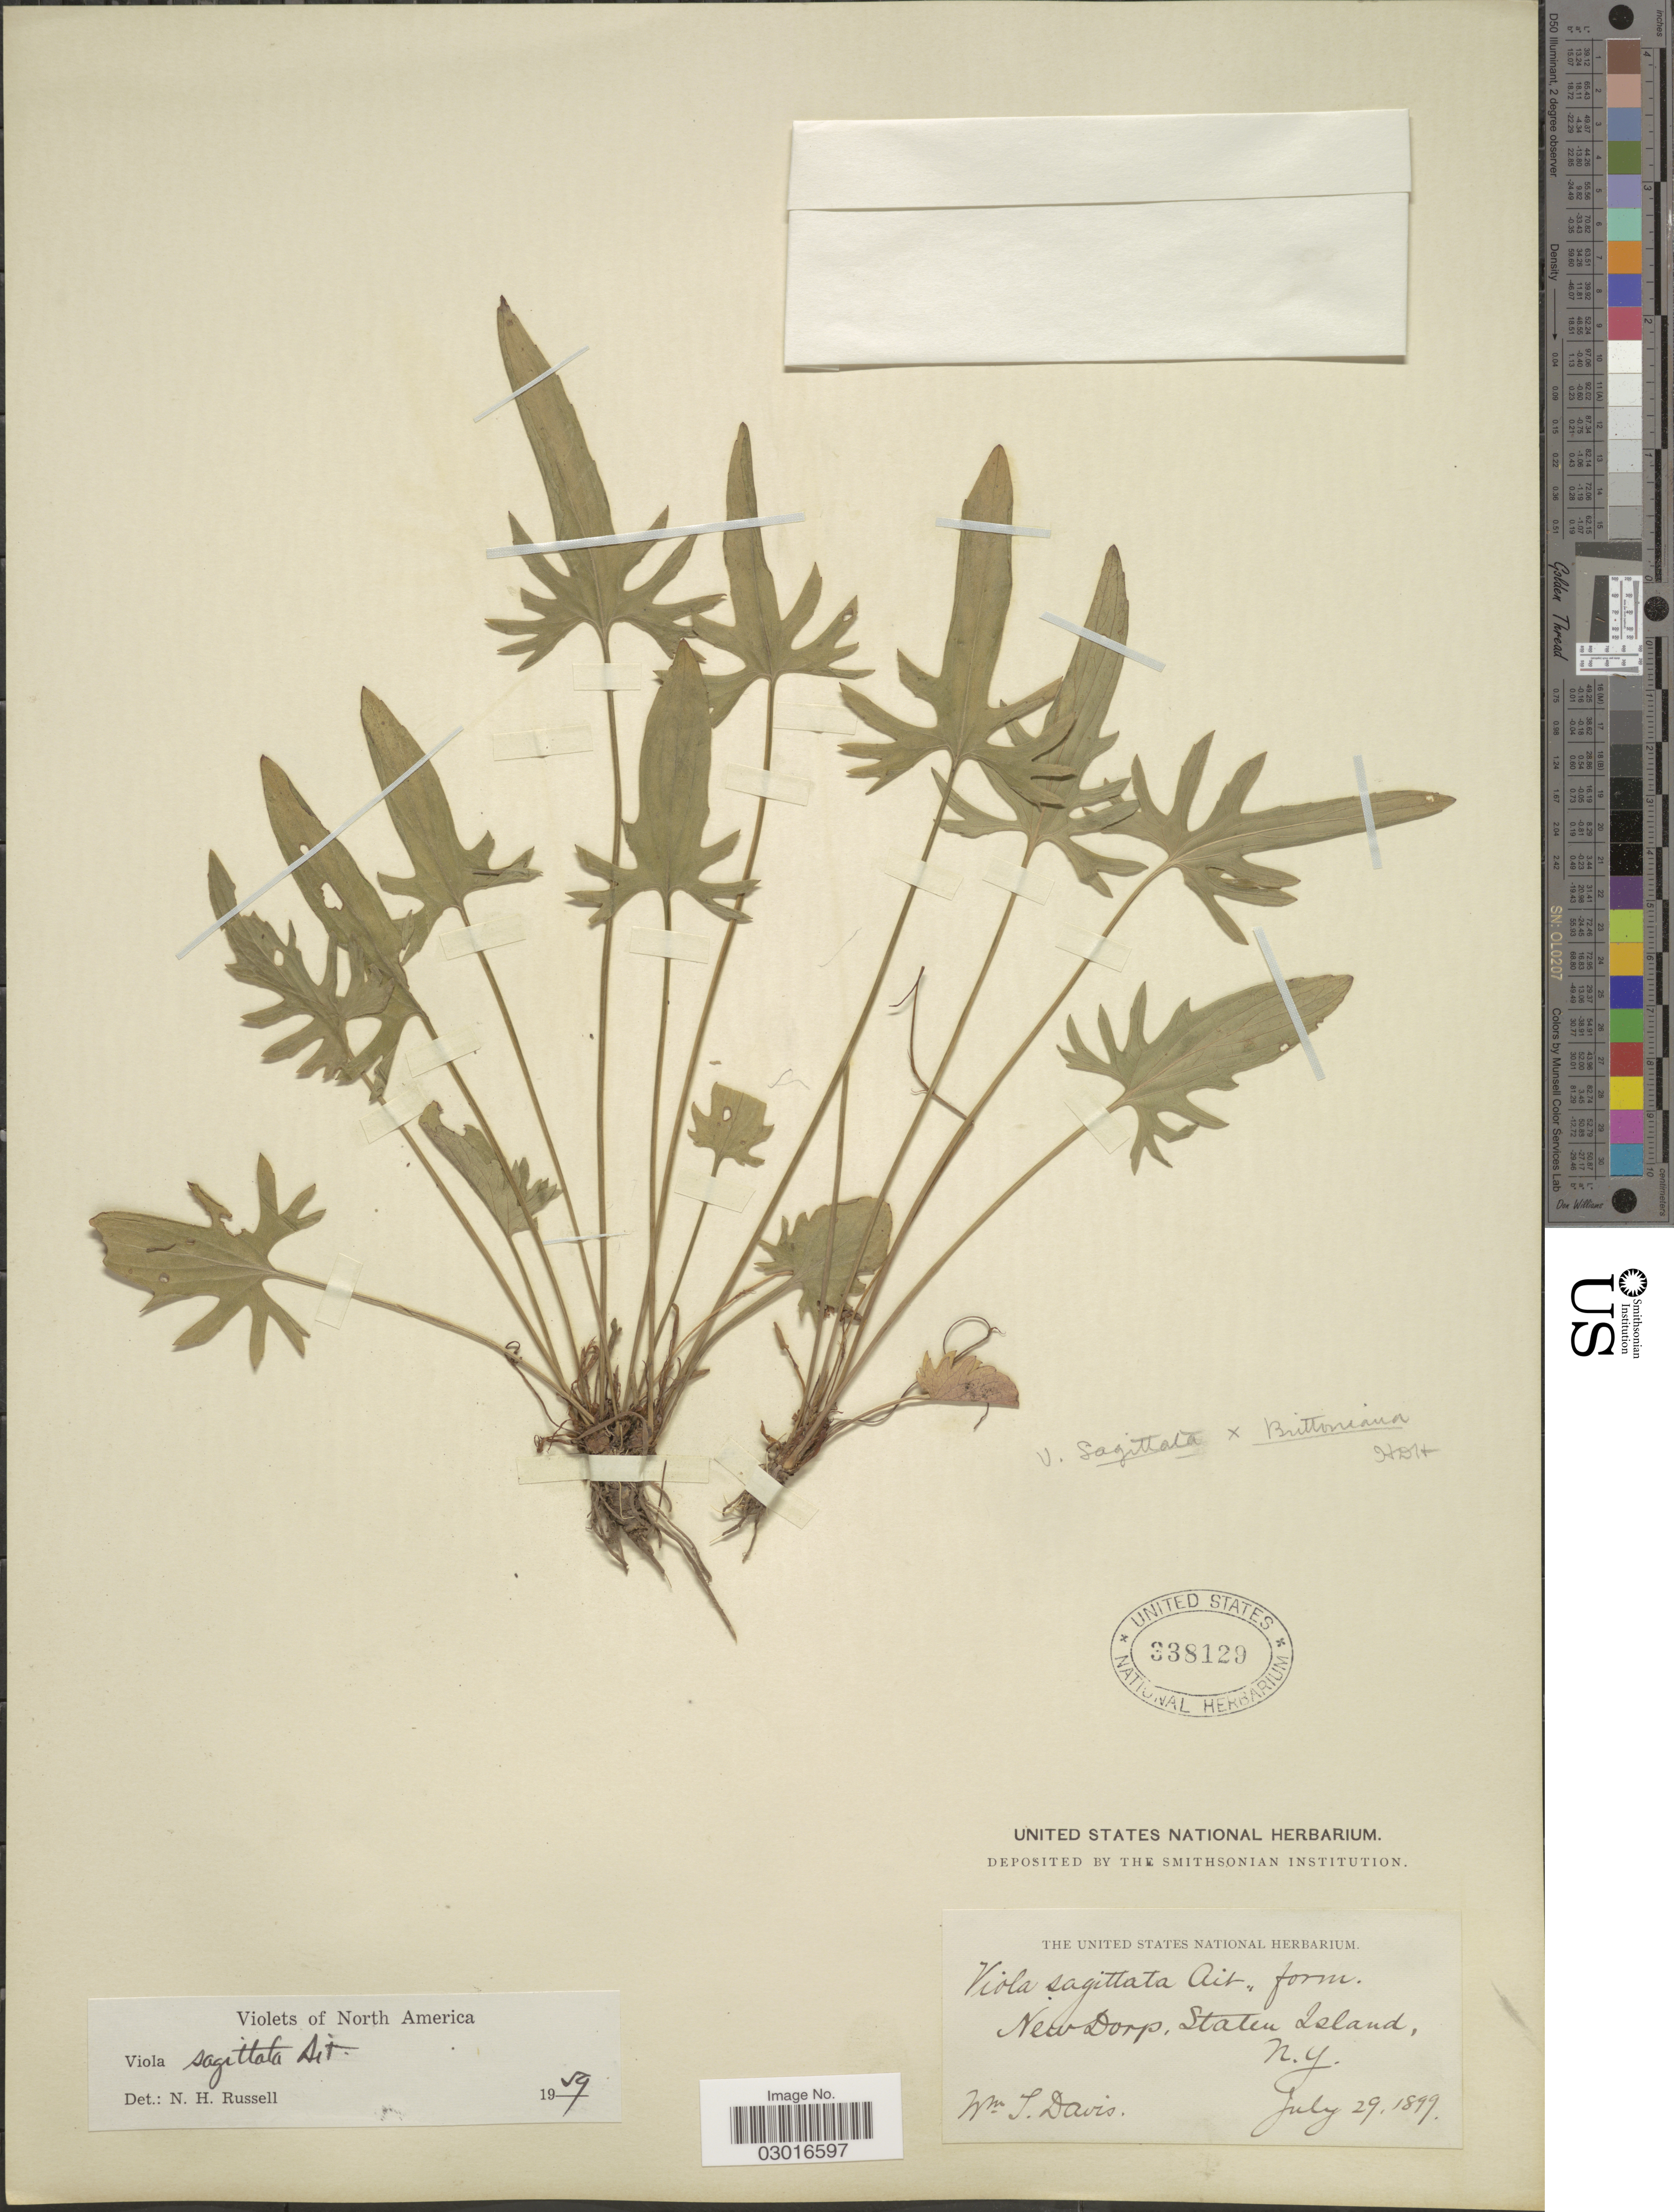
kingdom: Plantae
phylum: Tracheophyta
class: Magnoliopsida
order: Malpighiales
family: Violaceae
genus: Viola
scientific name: Viola sagittata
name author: Aiton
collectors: W. Davis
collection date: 1899-07-29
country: United States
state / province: New York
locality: New Dorp, Staten Island.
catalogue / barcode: US 338129